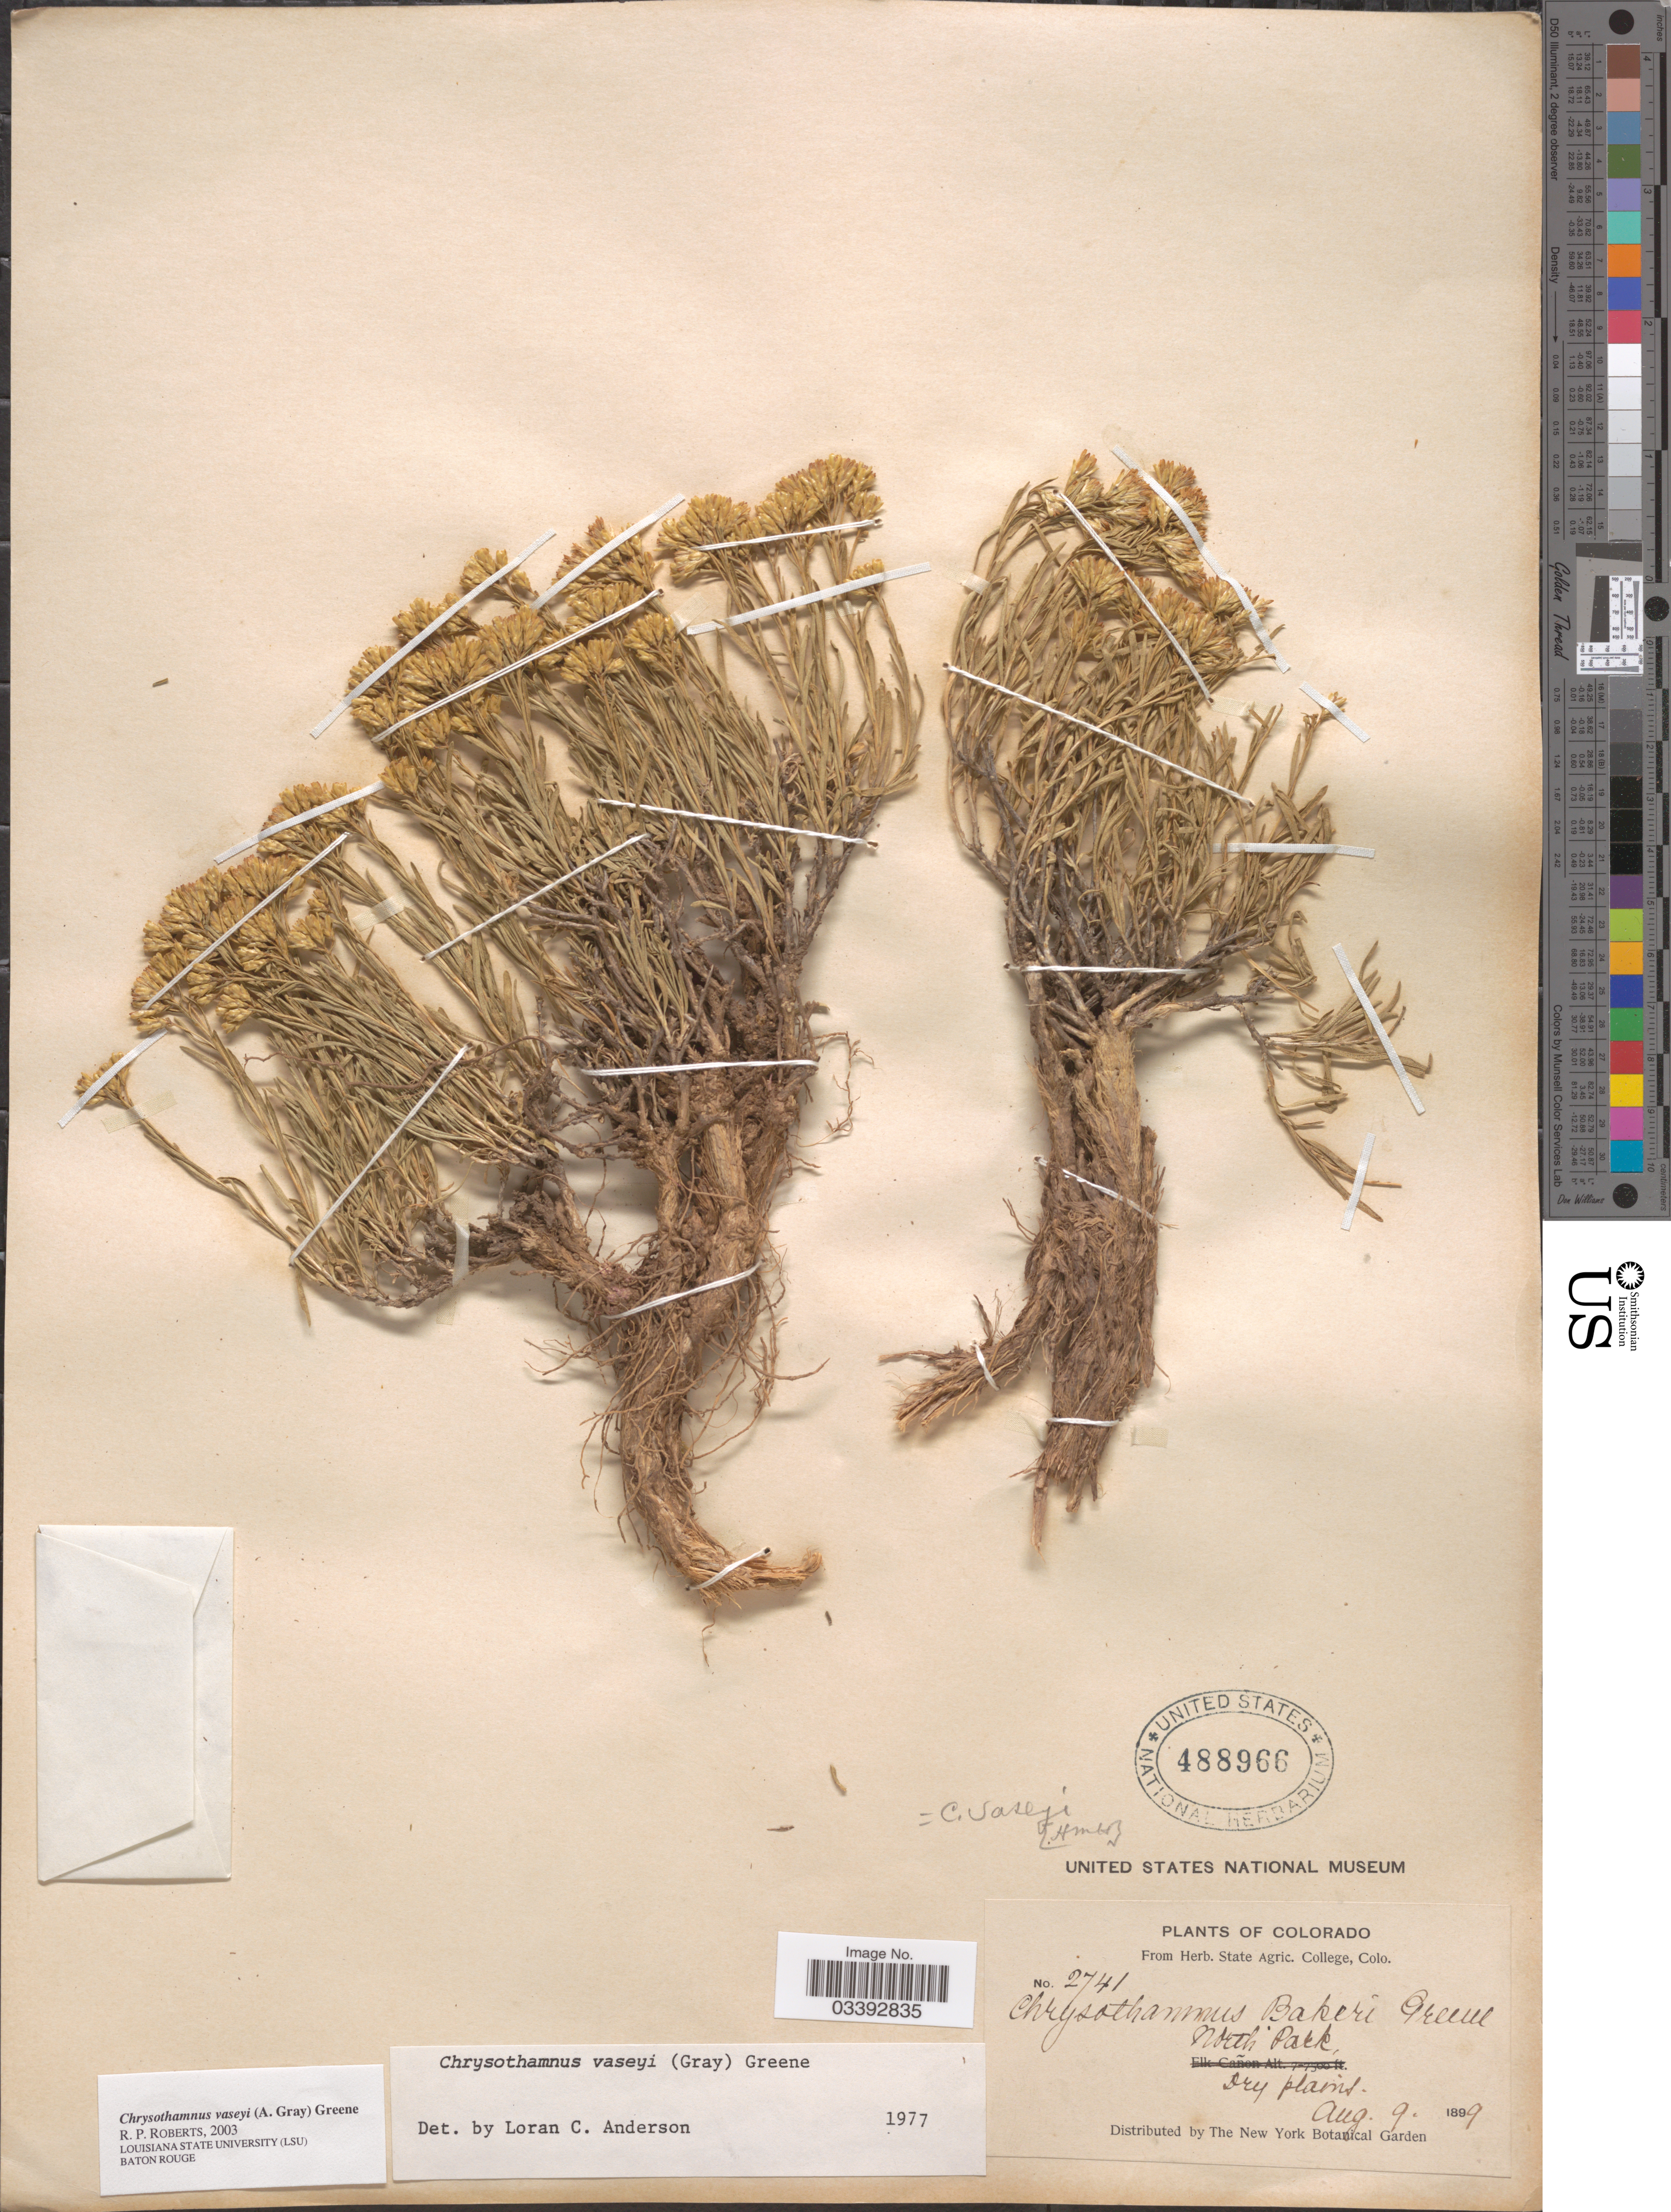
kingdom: Plantae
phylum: Tracheophyta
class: Magnoliopsida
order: Asterales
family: Asteraceae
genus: Chrysothamnus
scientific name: Chrysothamnus vaseyi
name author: (A. Gray) Greene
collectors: ex herb. State Agric. College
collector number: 2741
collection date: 1899-08-09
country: United States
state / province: Colorado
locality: North Park, Dry plains.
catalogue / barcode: US 488966